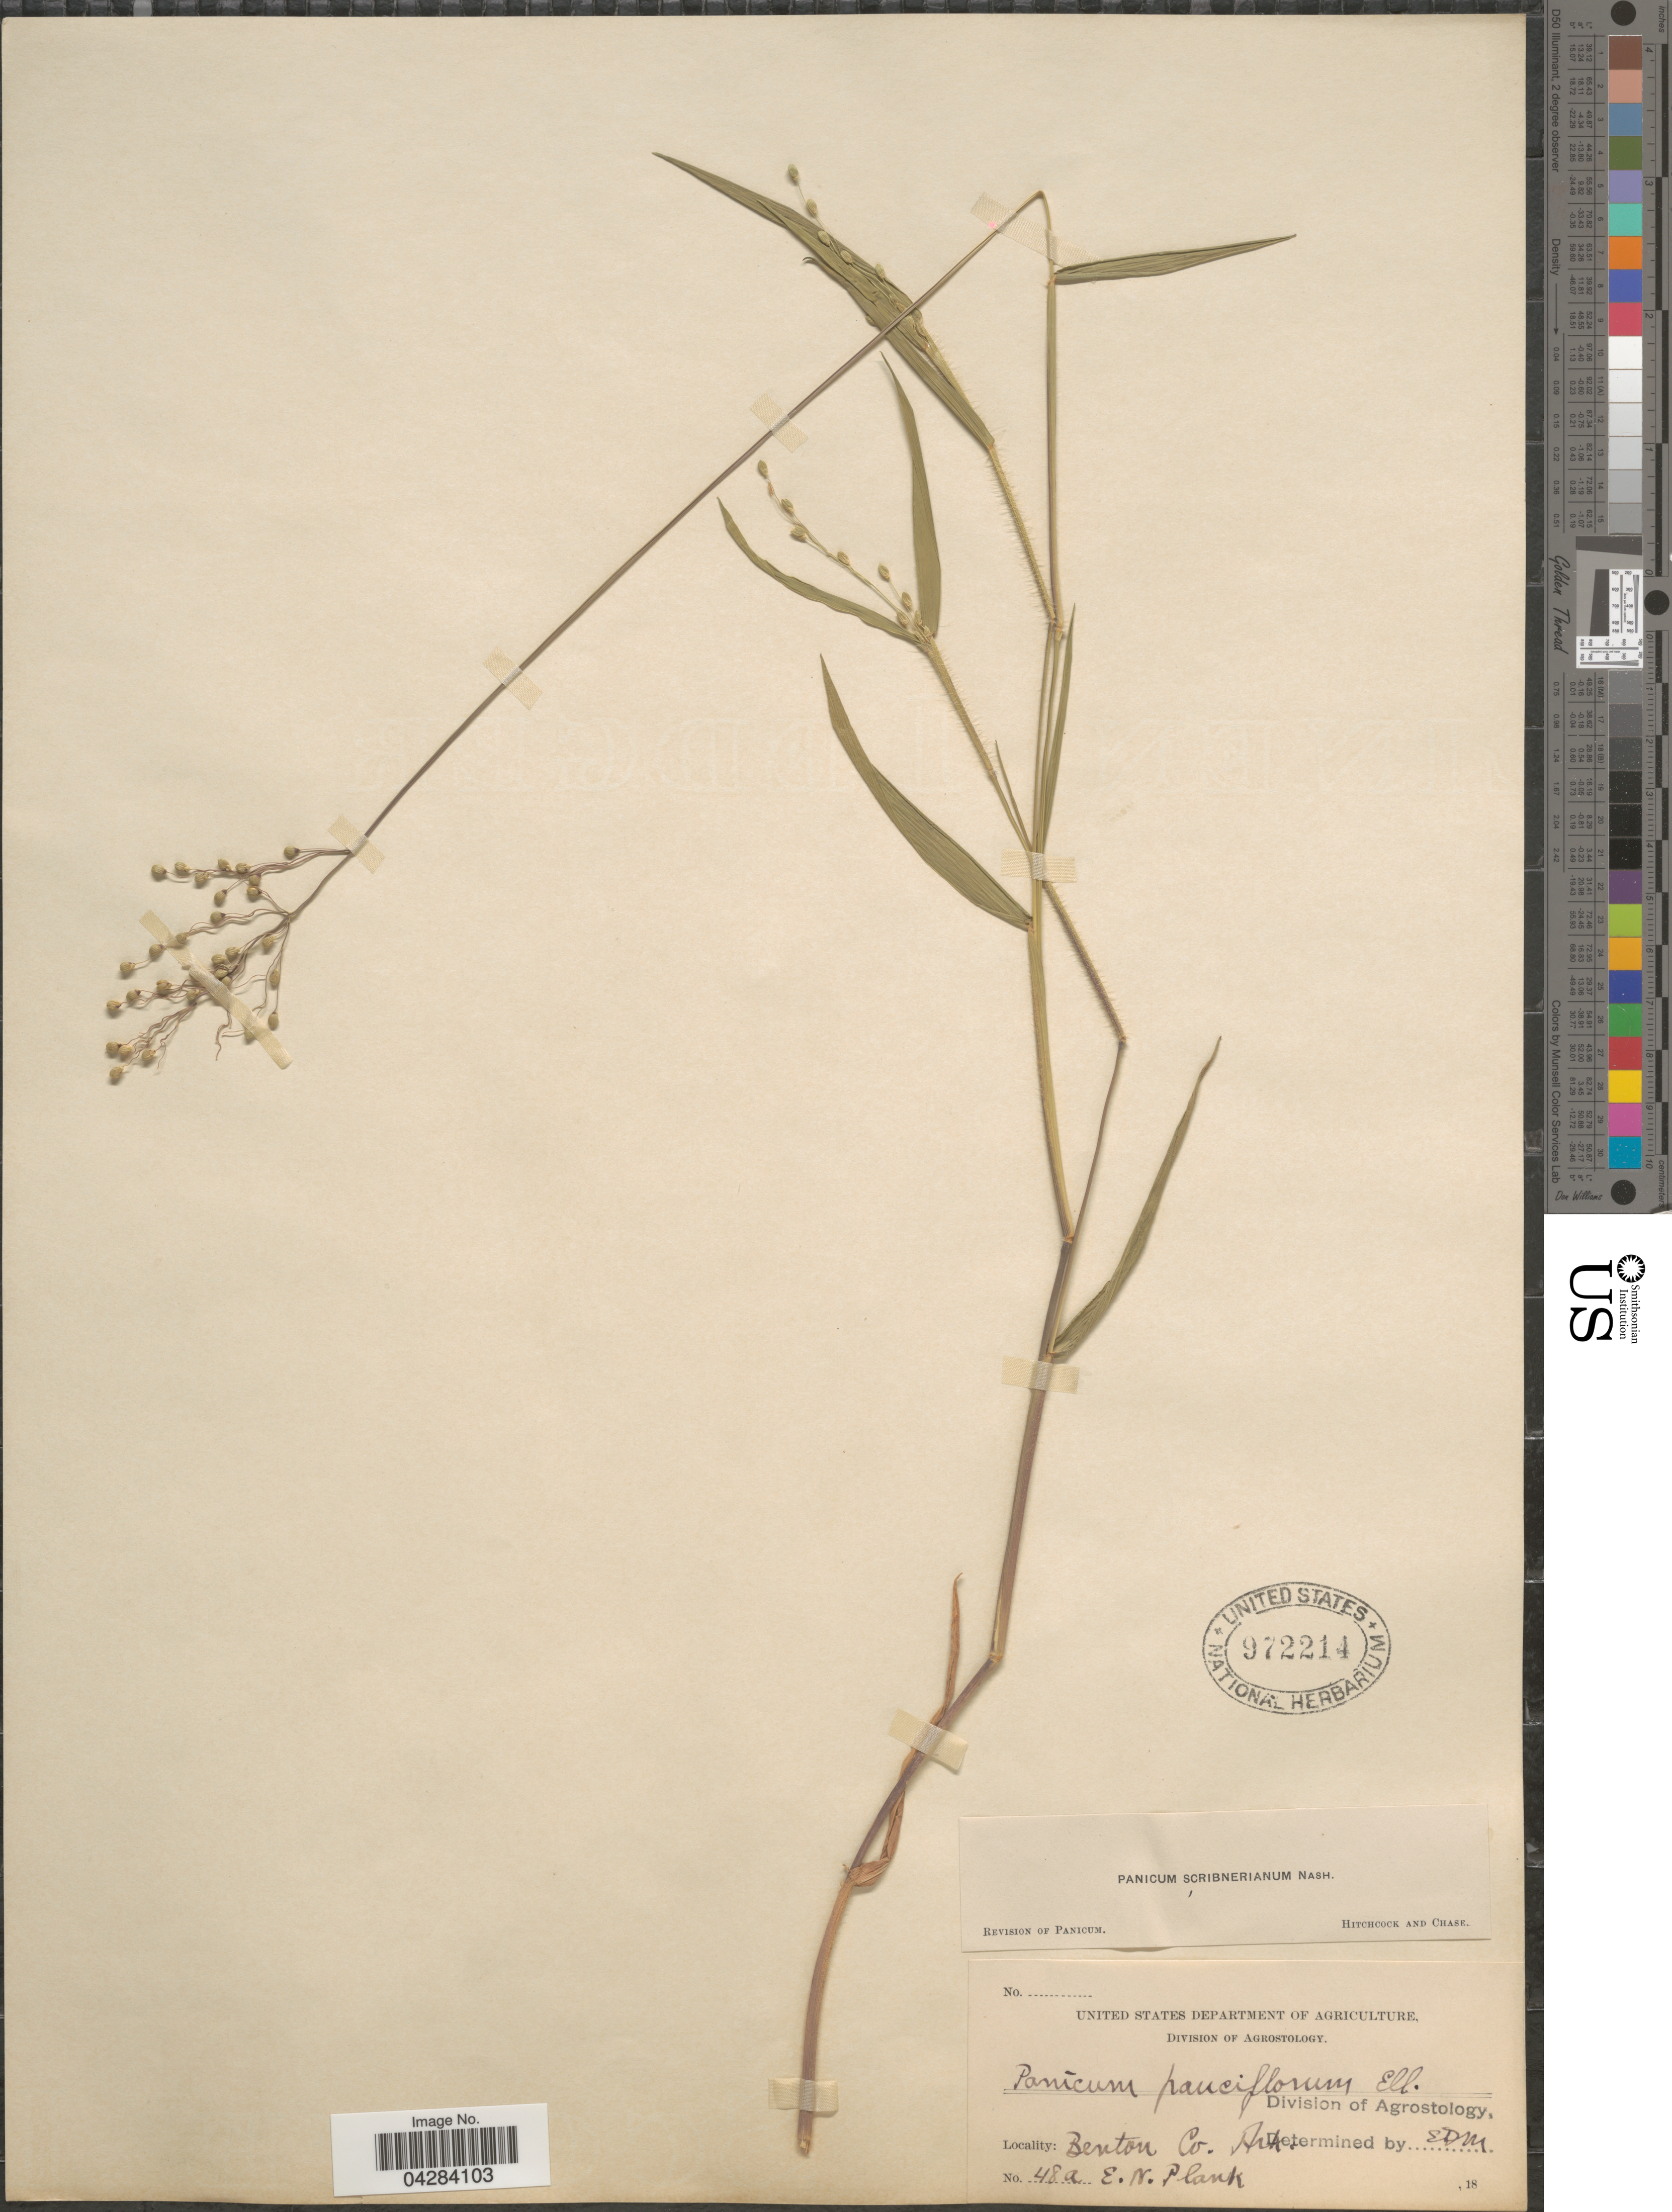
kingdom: Plantae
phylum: Tracheophyta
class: Liliopsida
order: Poales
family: Poaceae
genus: Dichanthelium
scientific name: Dichanthelium oligosanthes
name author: (Schult.) Gould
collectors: E. Plank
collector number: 48a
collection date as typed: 18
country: United States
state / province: Arkansas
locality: Benton Co.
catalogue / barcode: US 972214